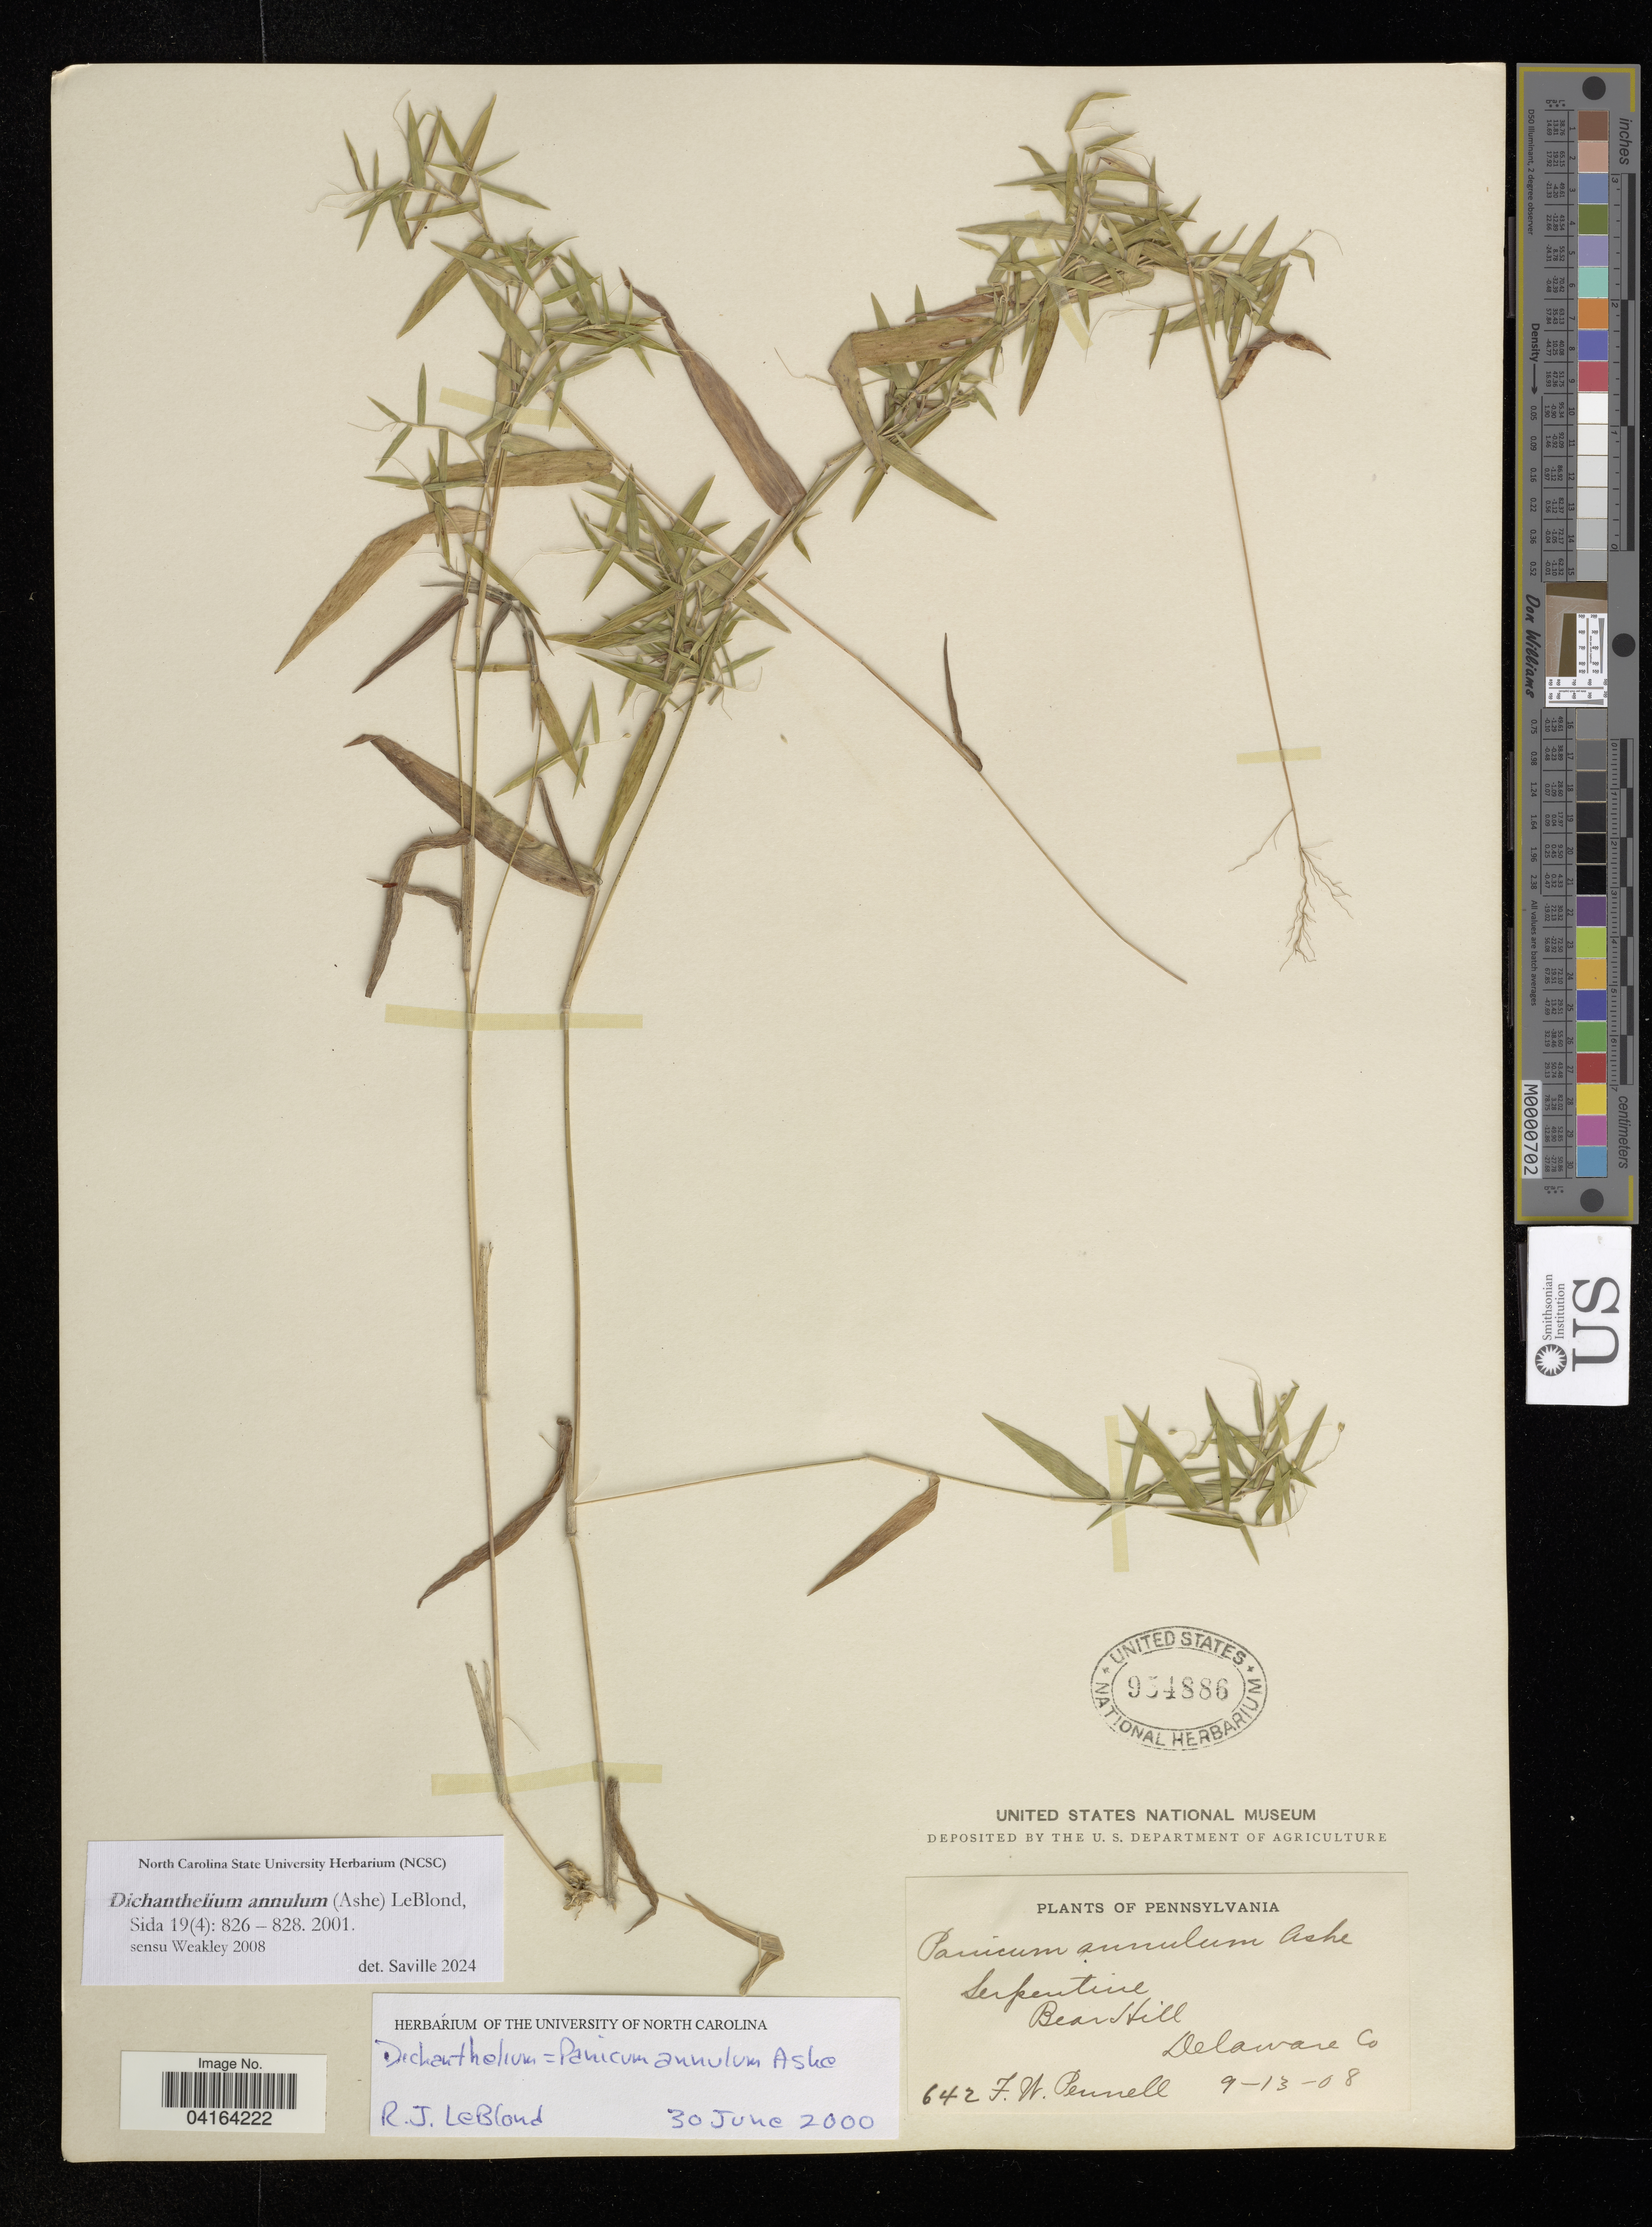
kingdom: Plantae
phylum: Tracheophyta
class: Liliopsida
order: Poales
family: Poaceae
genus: Dichanthelium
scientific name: Dichanthelium annulum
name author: (Ashe) LeBlond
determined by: Saville, A. C., (NCSC), North Carolina State University (UNITED STATES)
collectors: F. W. Pennell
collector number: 642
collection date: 1908-09-13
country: United States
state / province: Pennsylvania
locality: Serpentine Bear Hill Delaware Co.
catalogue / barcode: US 954886